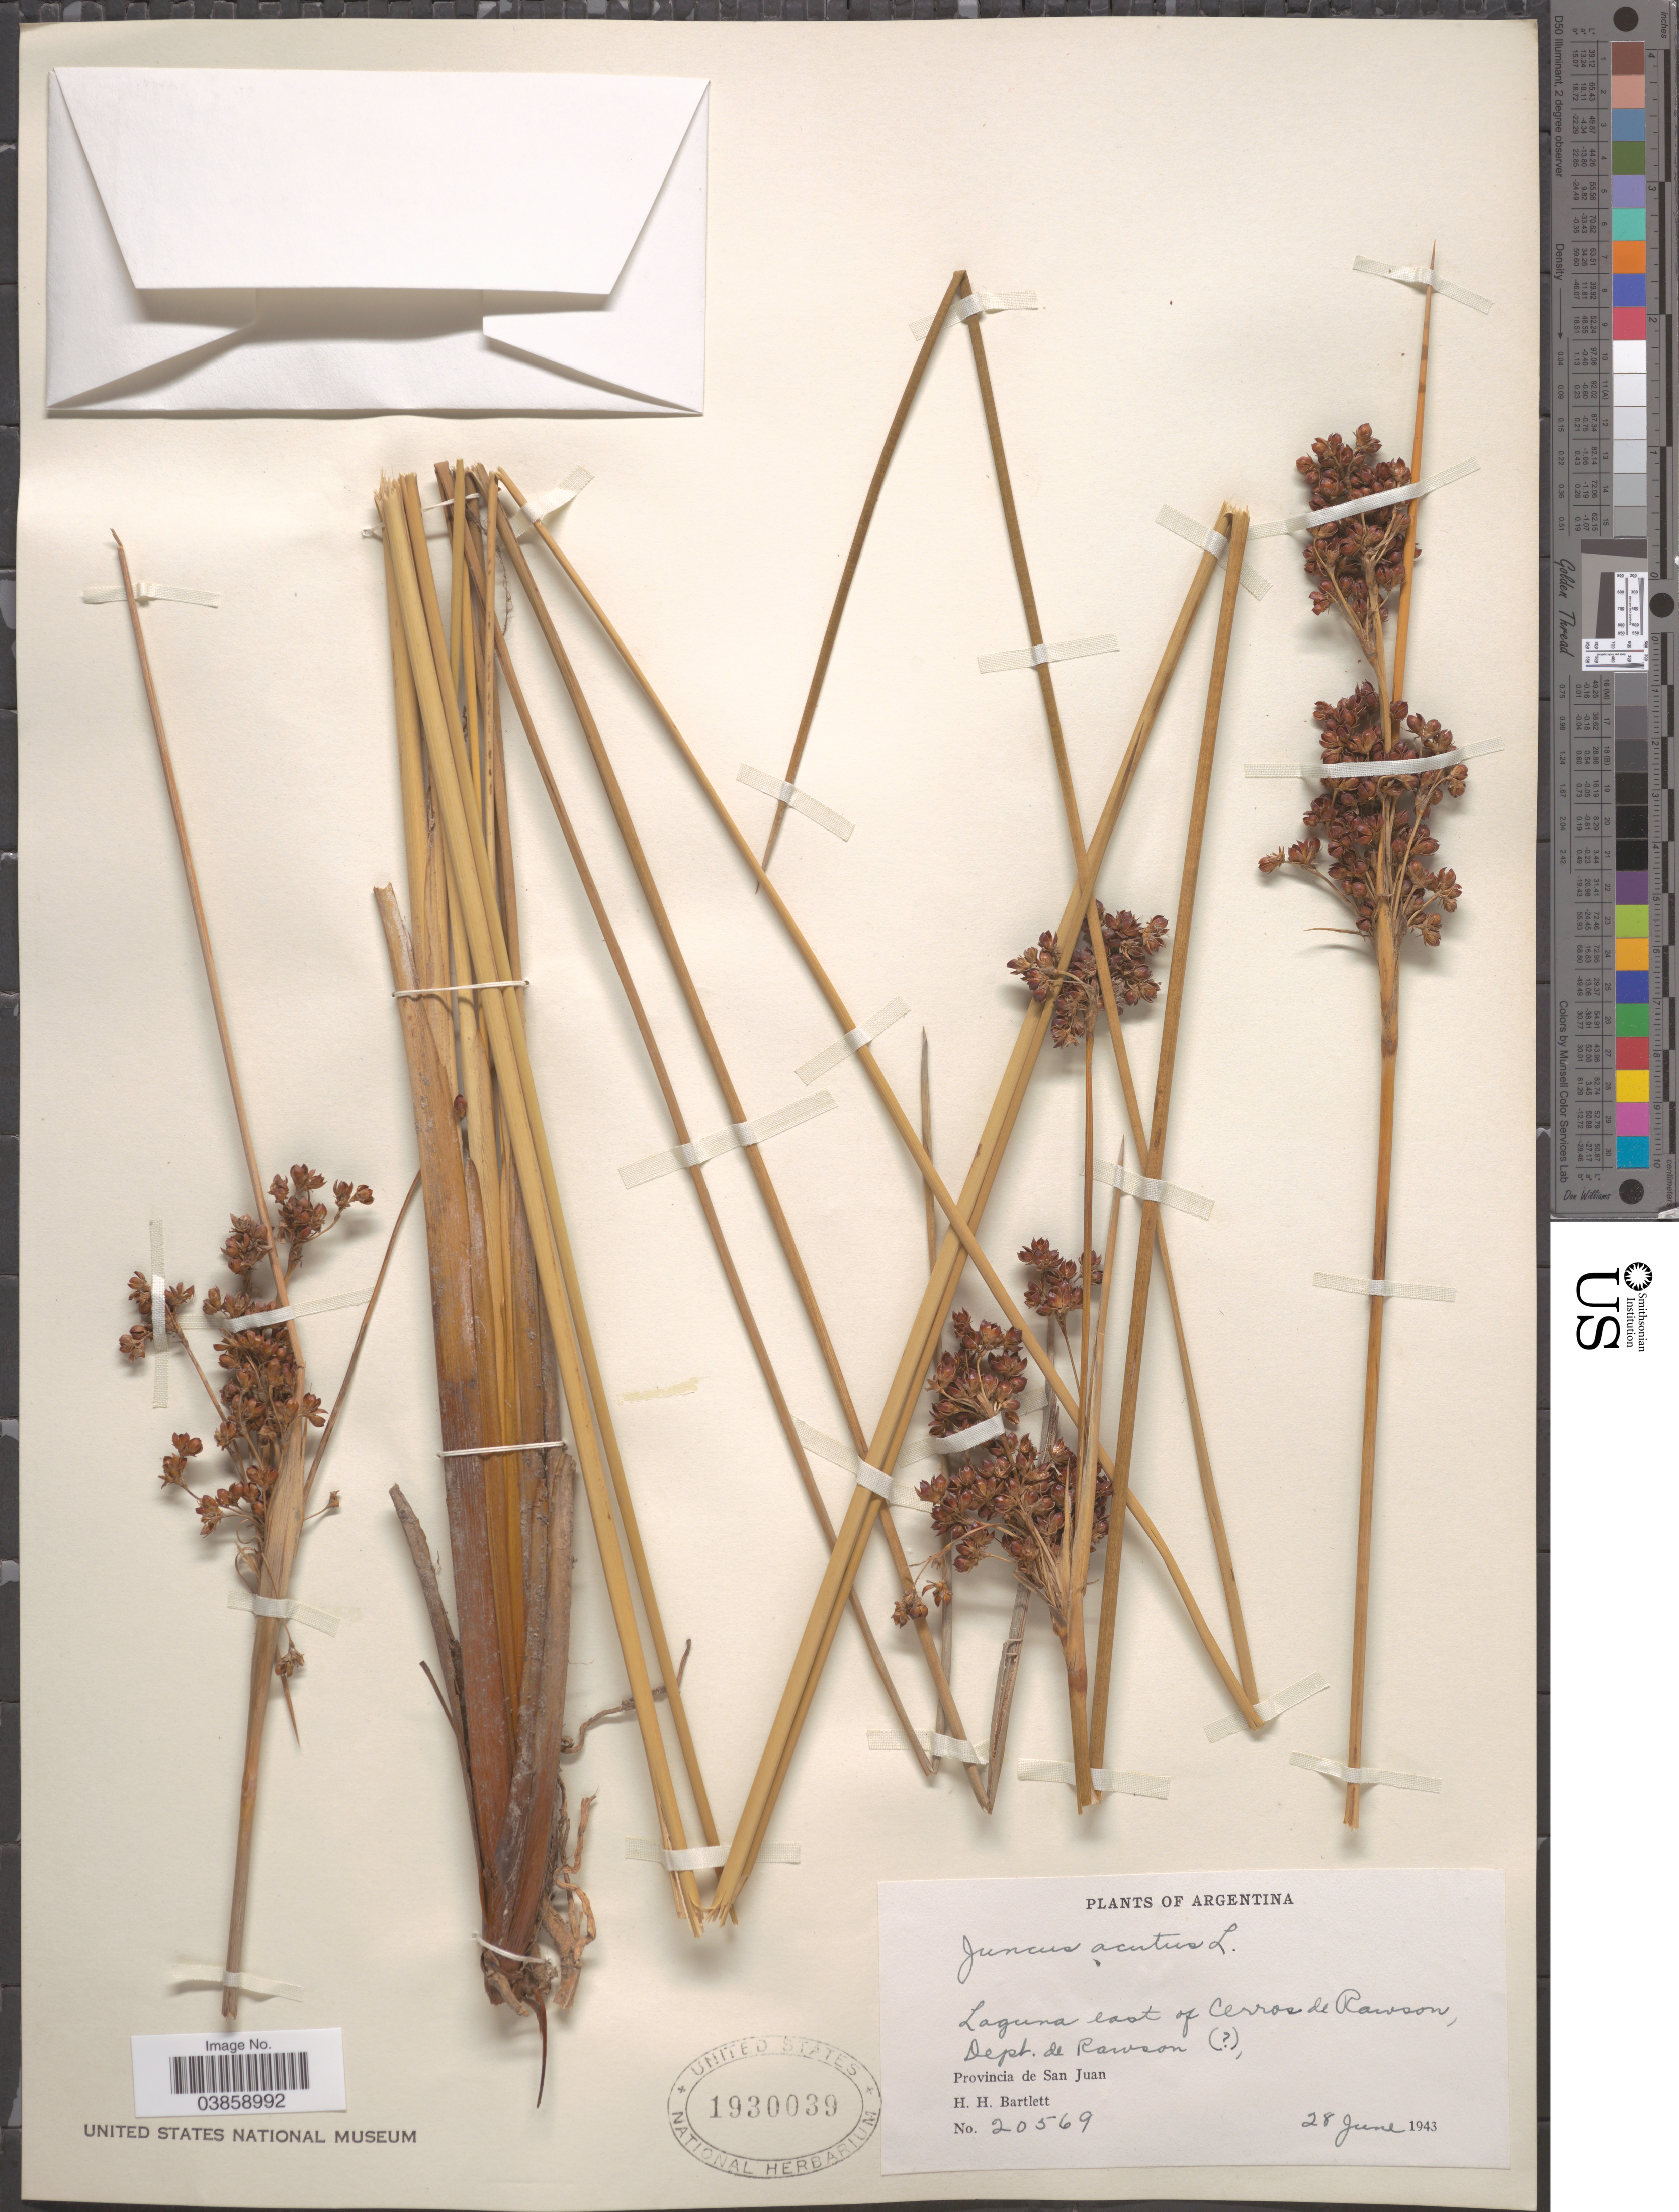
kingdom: Plantae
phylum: Tracheophyta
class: Liliopsida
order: Poales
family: Juncaceae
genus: Juncus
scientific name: Juncus acutus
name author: L.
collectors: H. H. Bartlett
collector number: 20569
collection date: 1943-06-28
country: Argentina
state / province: San Juan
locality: Laguna east of Cerros de Rawson, Dept. de Rawson ( [unsure placement]).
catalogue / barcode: US 1930039